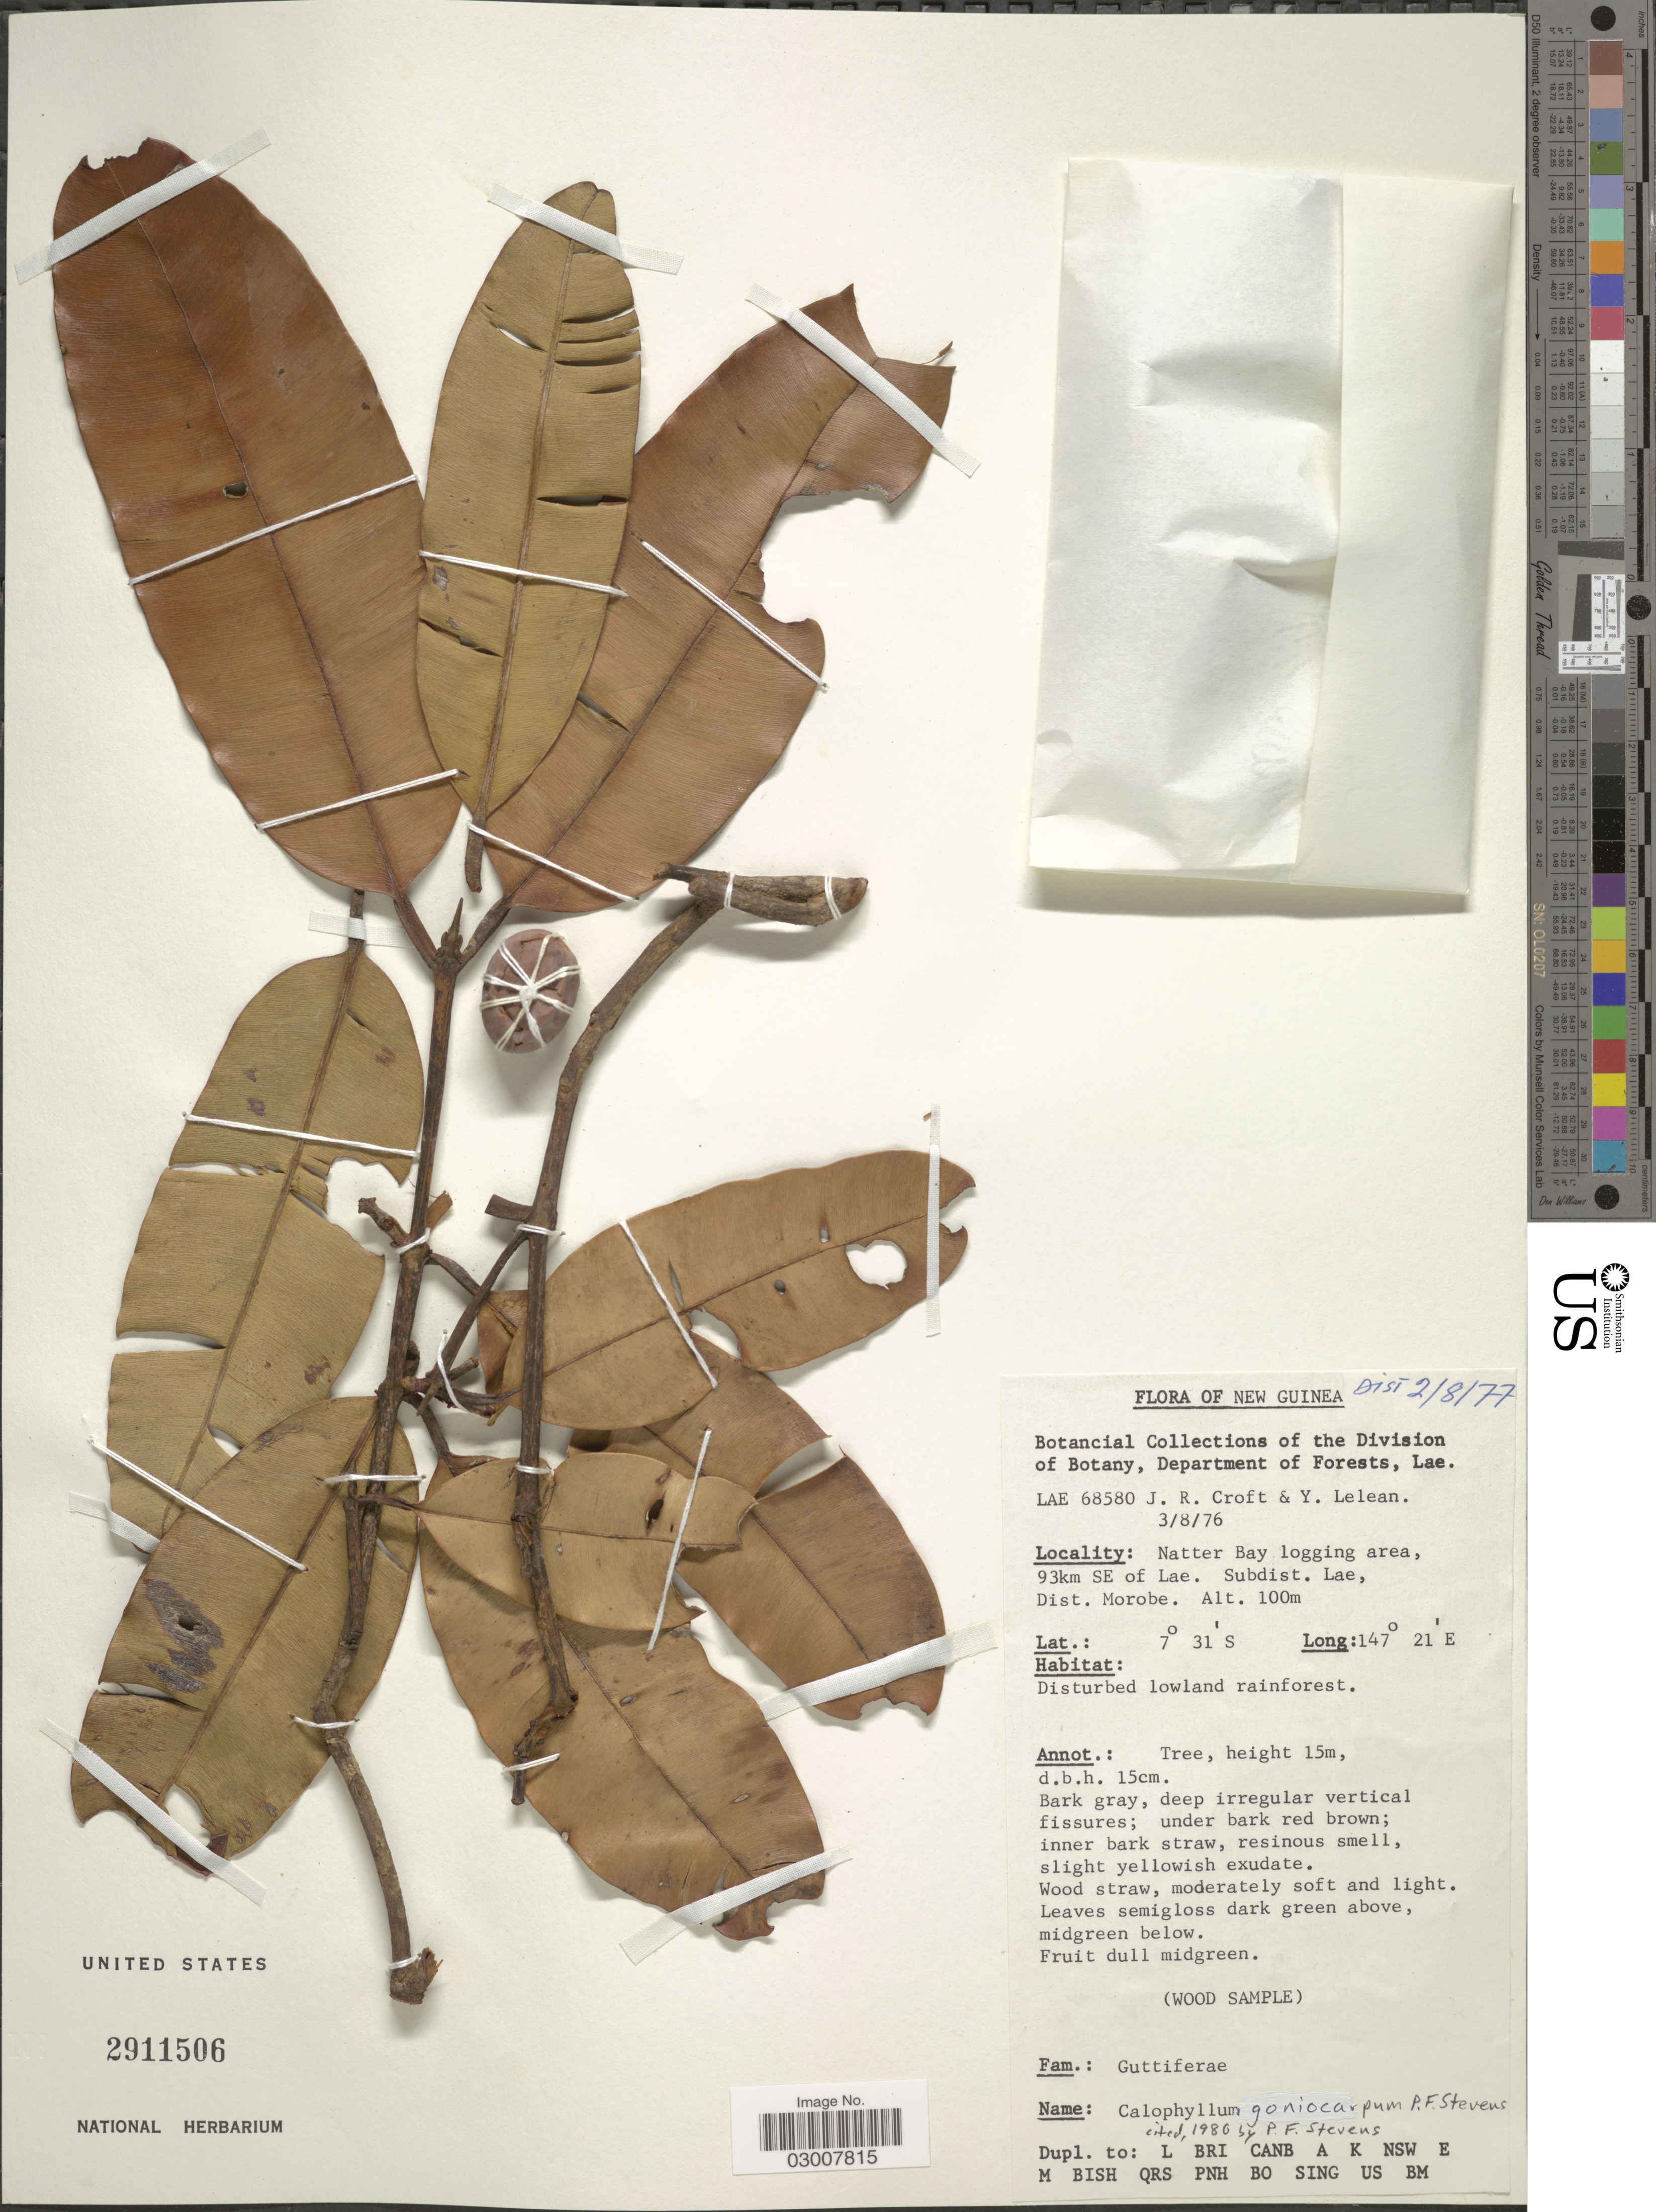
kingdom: Plantae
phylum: Tracheophyta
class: Magnoliopsida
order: Malpighiales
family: Calophyllaceae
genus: Calophyllum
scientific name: Calophyllum goniocarpum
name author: P.F. Stevens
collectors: J. R. Croft & Y. Lelean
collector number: LAE 68580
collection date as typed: Transcribed d/m/y: 3/8/76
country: Papua New Guinea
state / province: Morobe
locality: New Guinea. Natter Bay logging area, 93km SE of Lae. Sundist. Lae, Dist. Morobe.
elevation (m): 100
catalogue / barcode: US 2911506